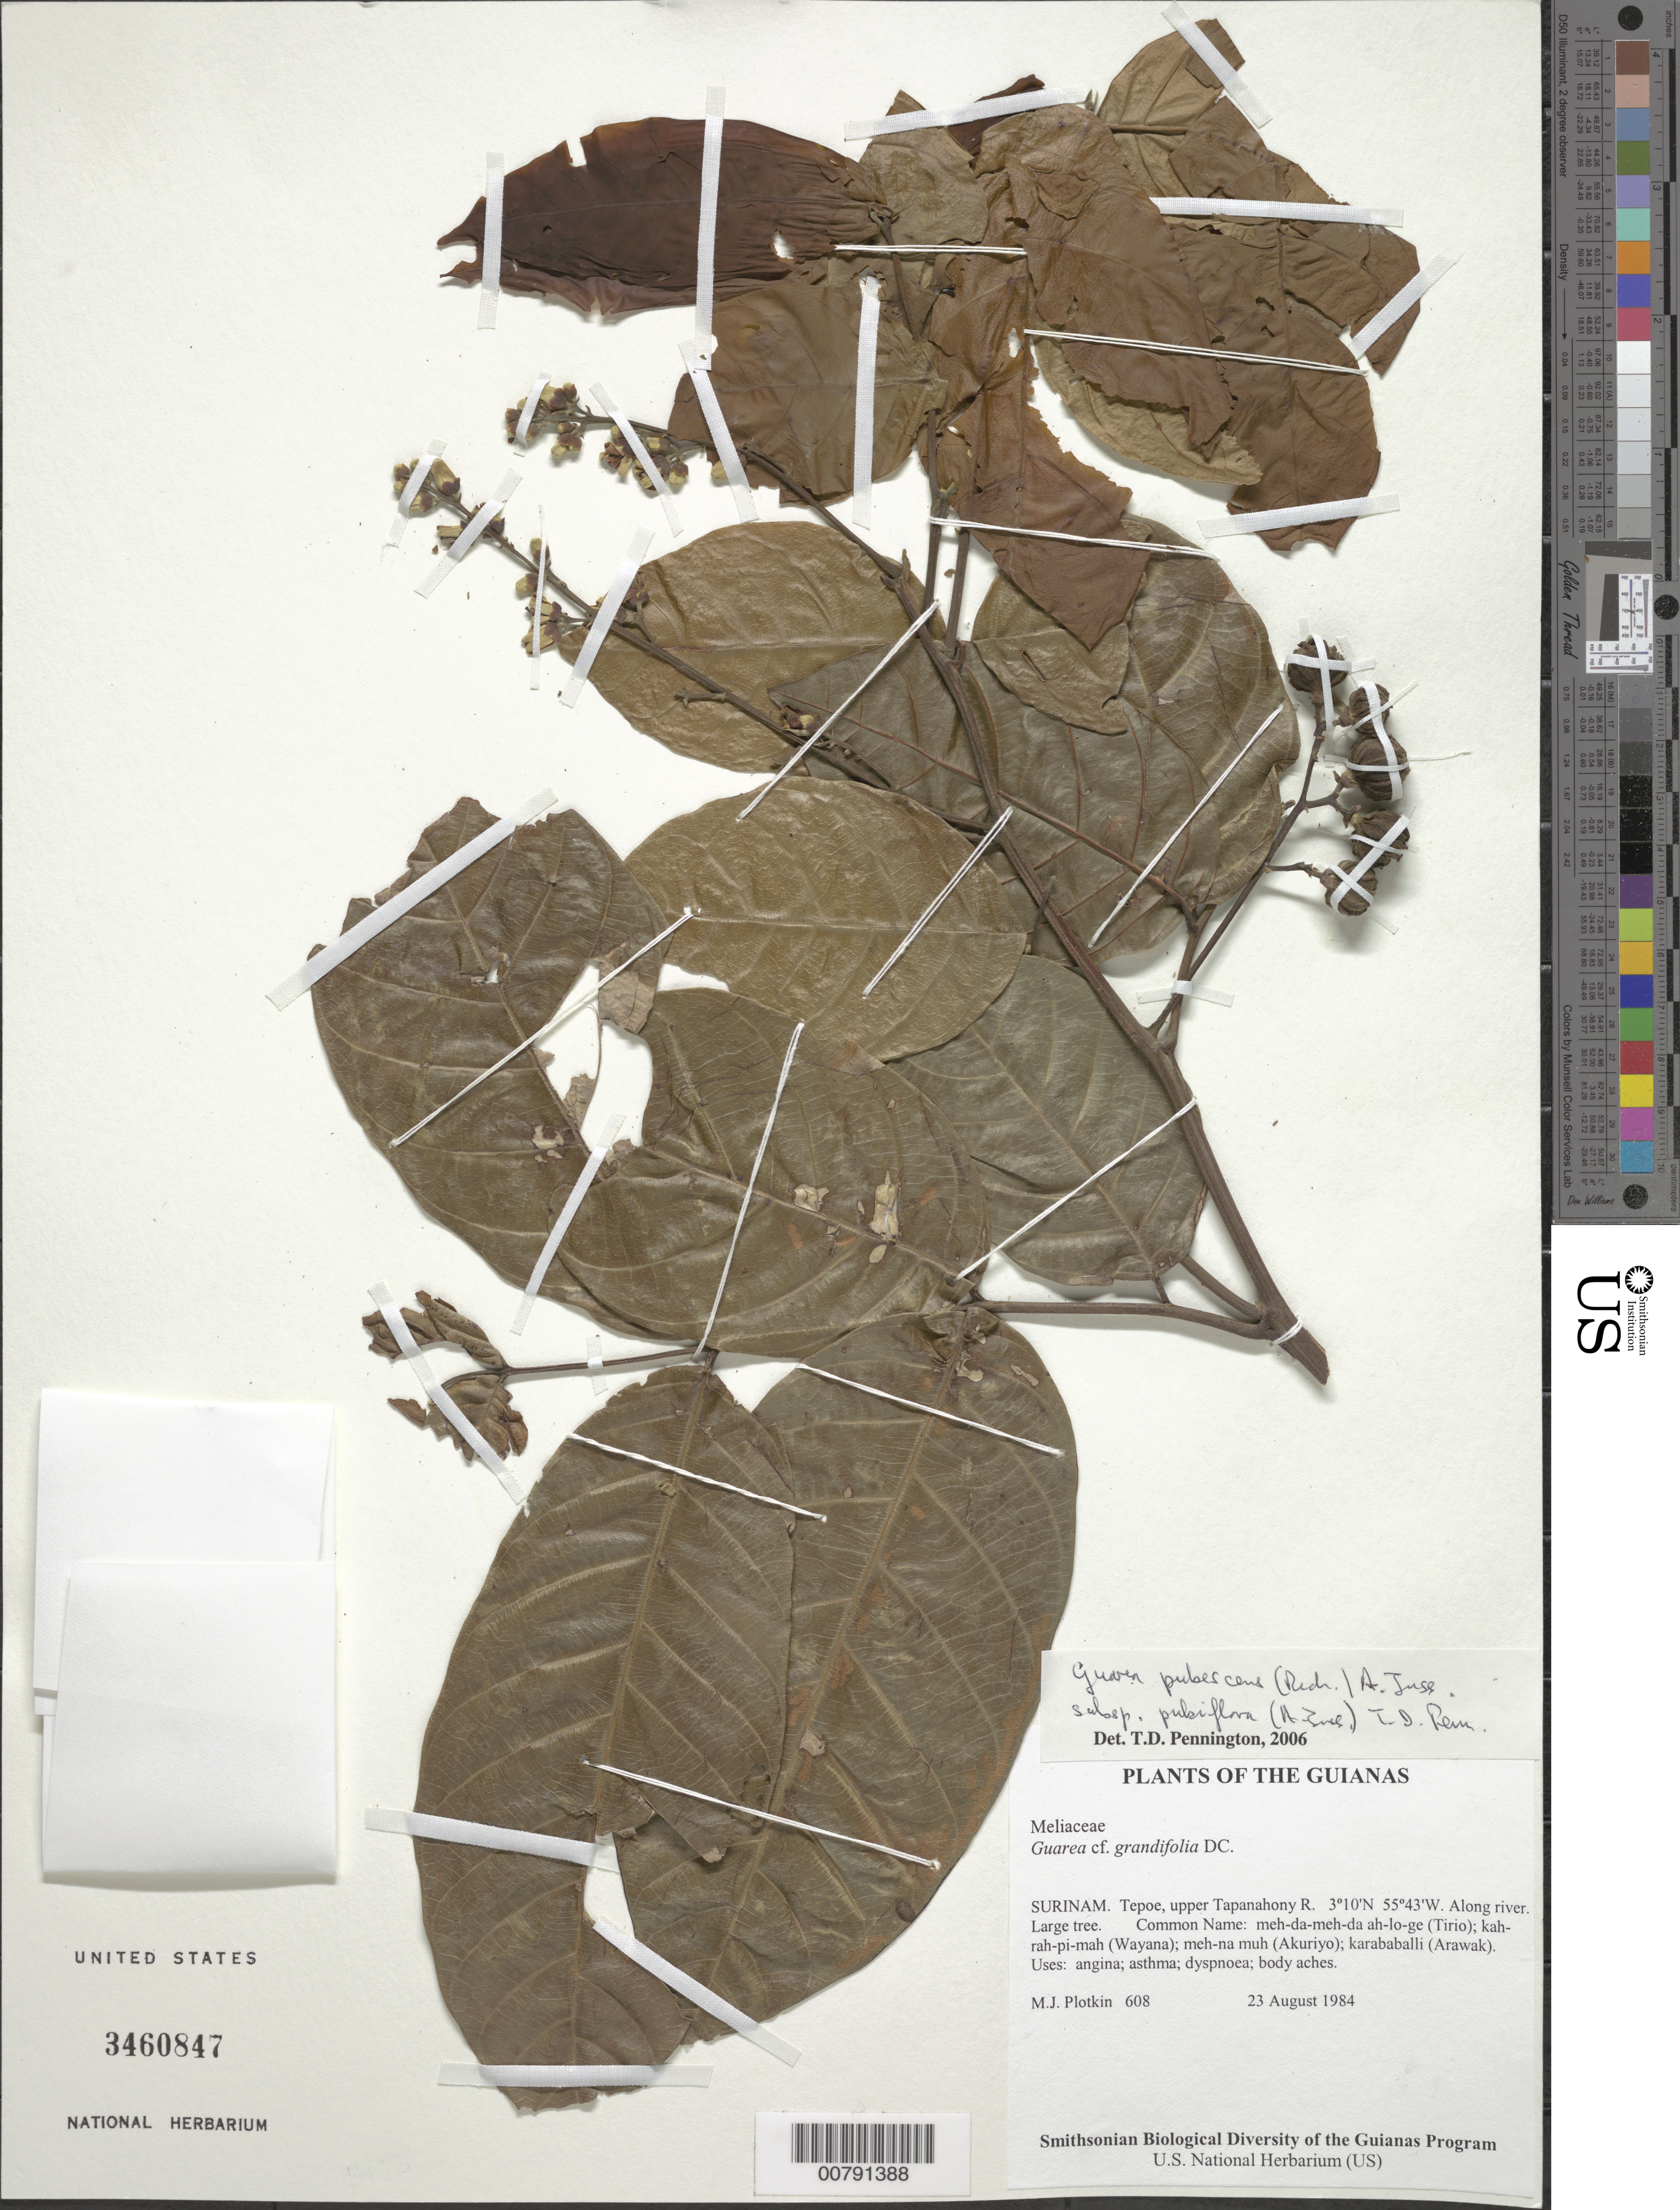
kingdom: Plantae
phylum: Tracheophyta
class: Magnoliopsida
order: Sapindales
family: Meliaceae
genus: Guarea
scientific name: Guarea pubescens subsp. pubiflora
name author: (J. Juss.) T.D. Penn.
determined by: Pennington, T. D., (K)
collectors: M. Plotkin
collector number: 608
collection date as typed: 23-Aug-84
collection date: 1984-08-23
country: Suriname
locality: Tepoe, upper Tapanahony R.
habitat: Along river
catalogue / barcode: US 3460847